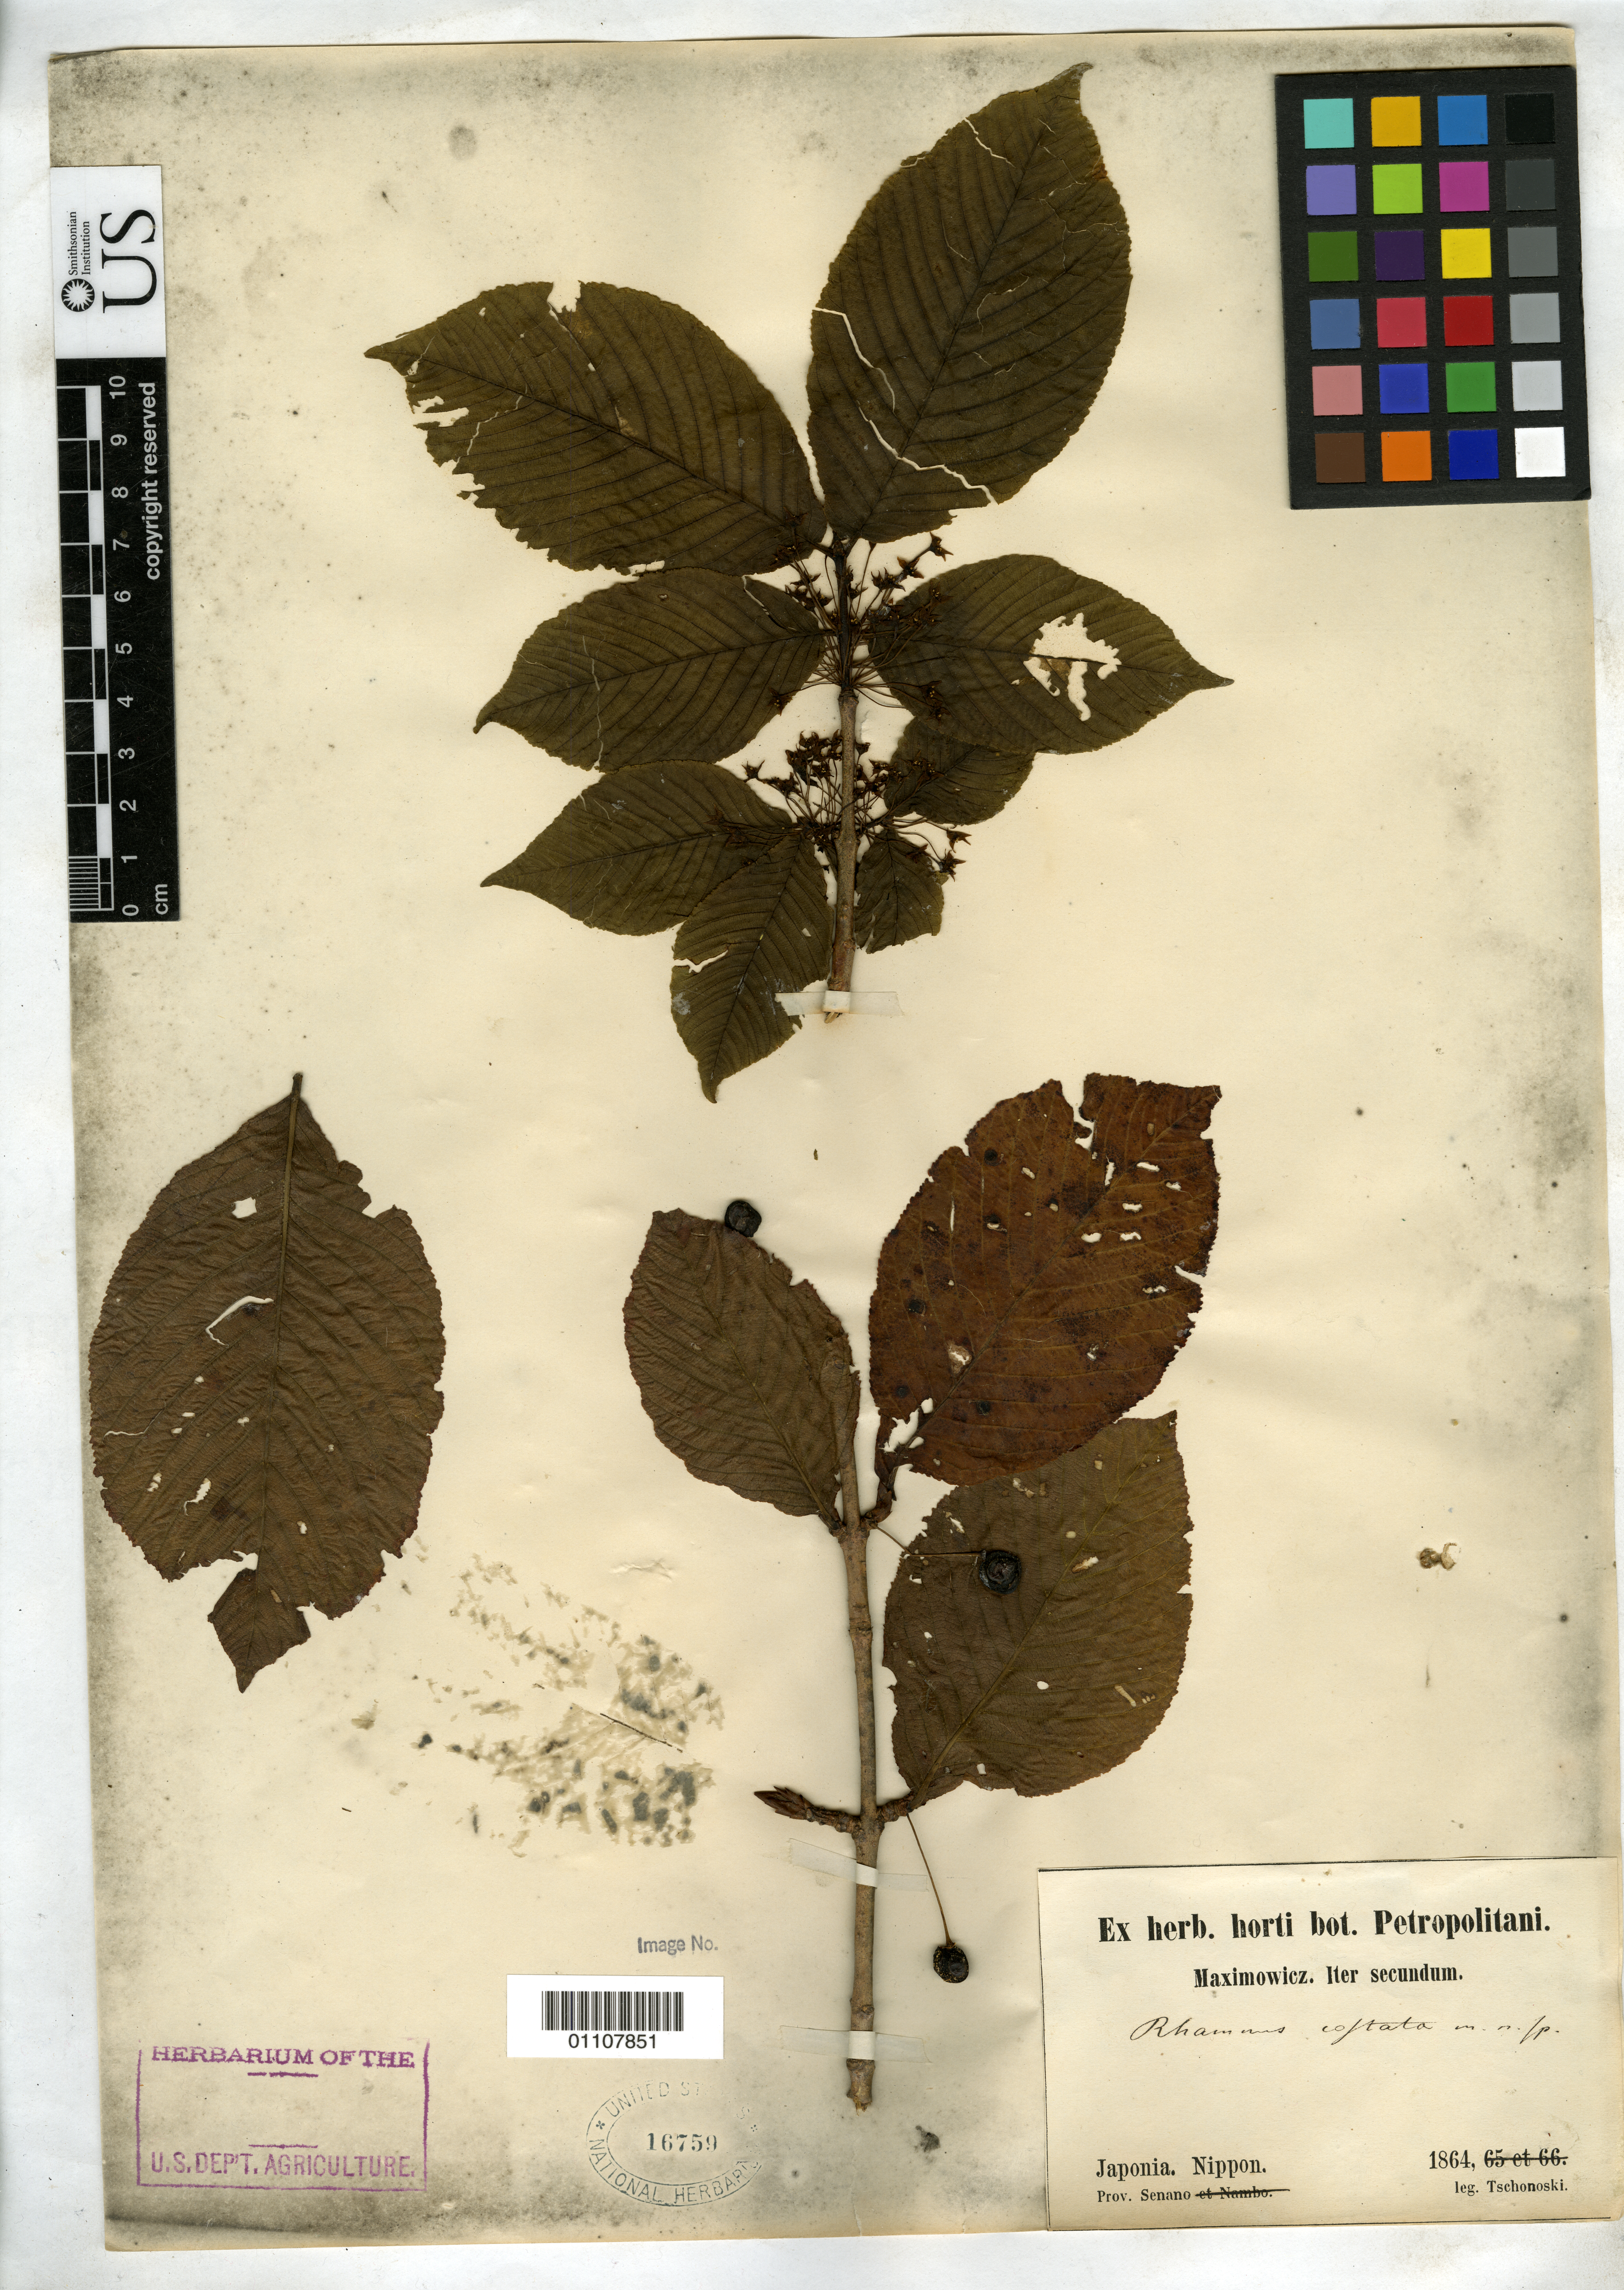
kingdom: Plantae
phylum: Tracheophyta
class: Magnoliopsida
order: Rosales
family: Rhamnaceae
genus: Rhamnus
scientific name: Rhamnus costata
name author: Maxim.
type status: Possible Type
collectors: S. Tschonoski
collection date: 1864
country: Japan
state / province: Nagano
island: Honshu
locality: "Senano" [=Shinano Prov.]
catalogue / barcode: US 16759